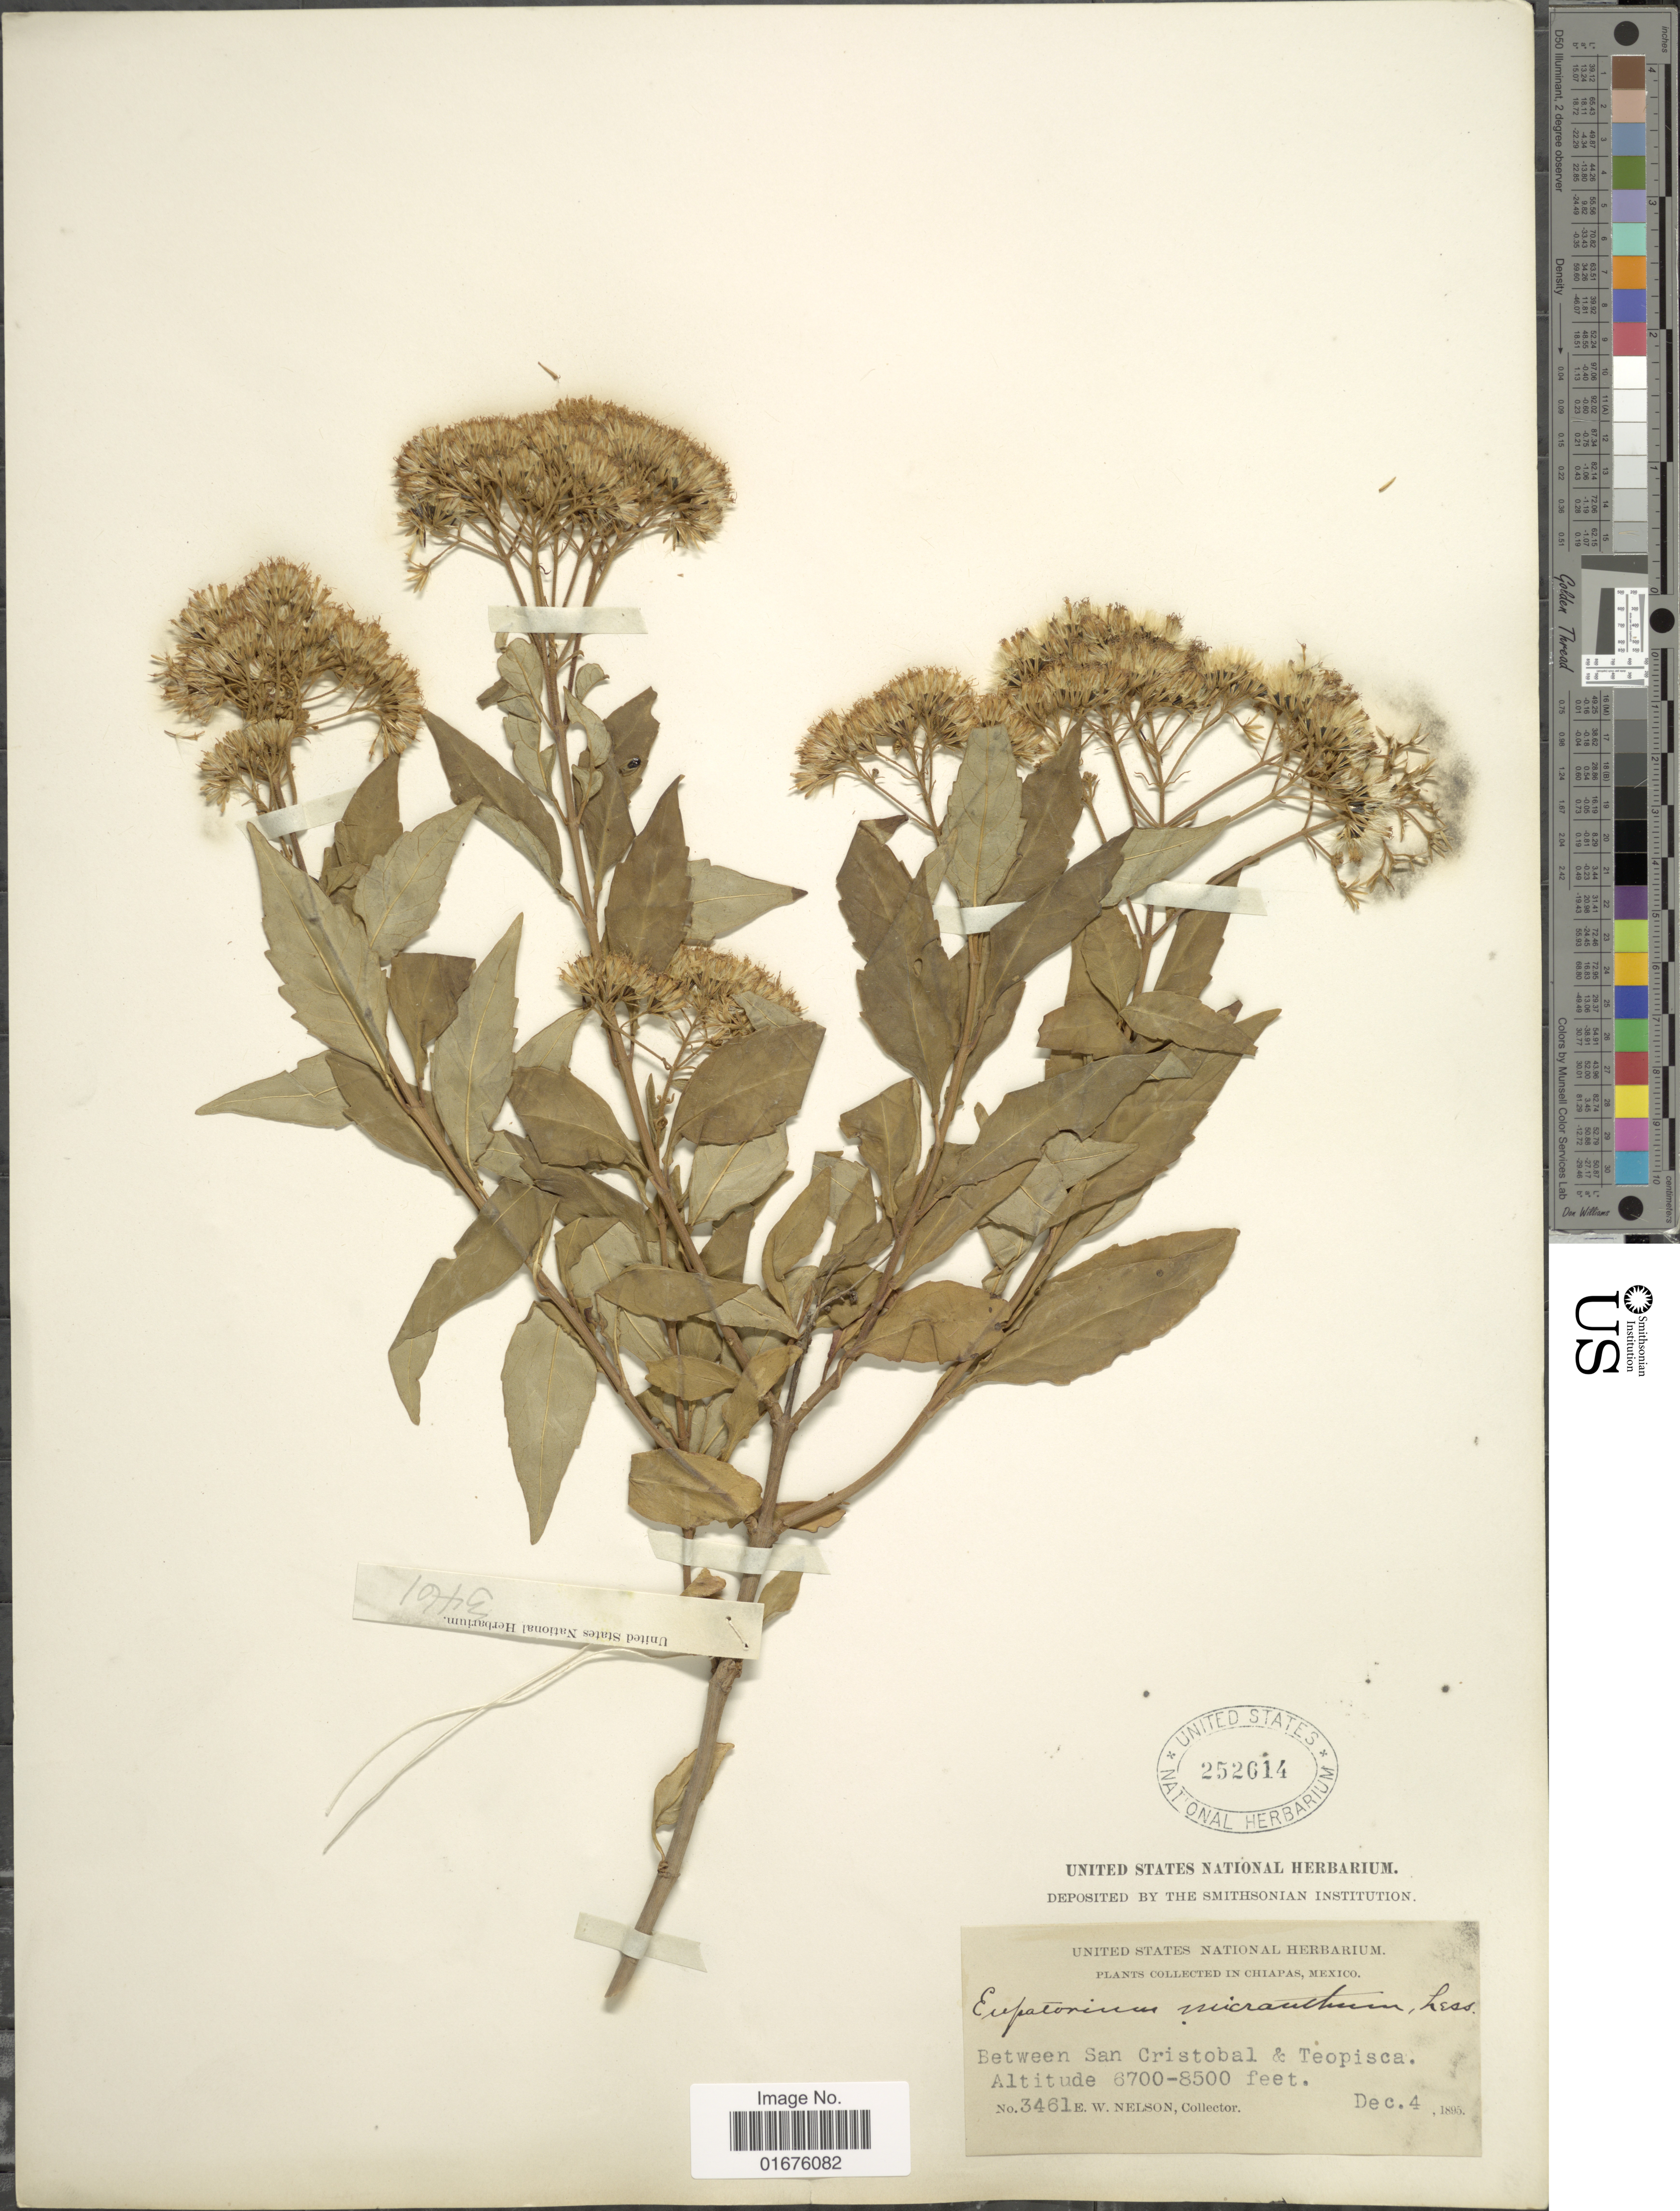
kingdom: Plantae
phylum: Tracheophyta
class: Magnoliopsida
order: Asterales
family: Asteraceae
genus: Ageratina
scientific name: Ageratina ligustrina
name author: (DC.) R.M. King & H. Rob.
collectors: E. W. Nelson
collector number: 3461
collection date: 1895-12-04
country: Mexico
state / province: Chiapas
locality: Between San Cristobal & Teopisca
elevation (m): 2042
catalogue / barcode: US 252614